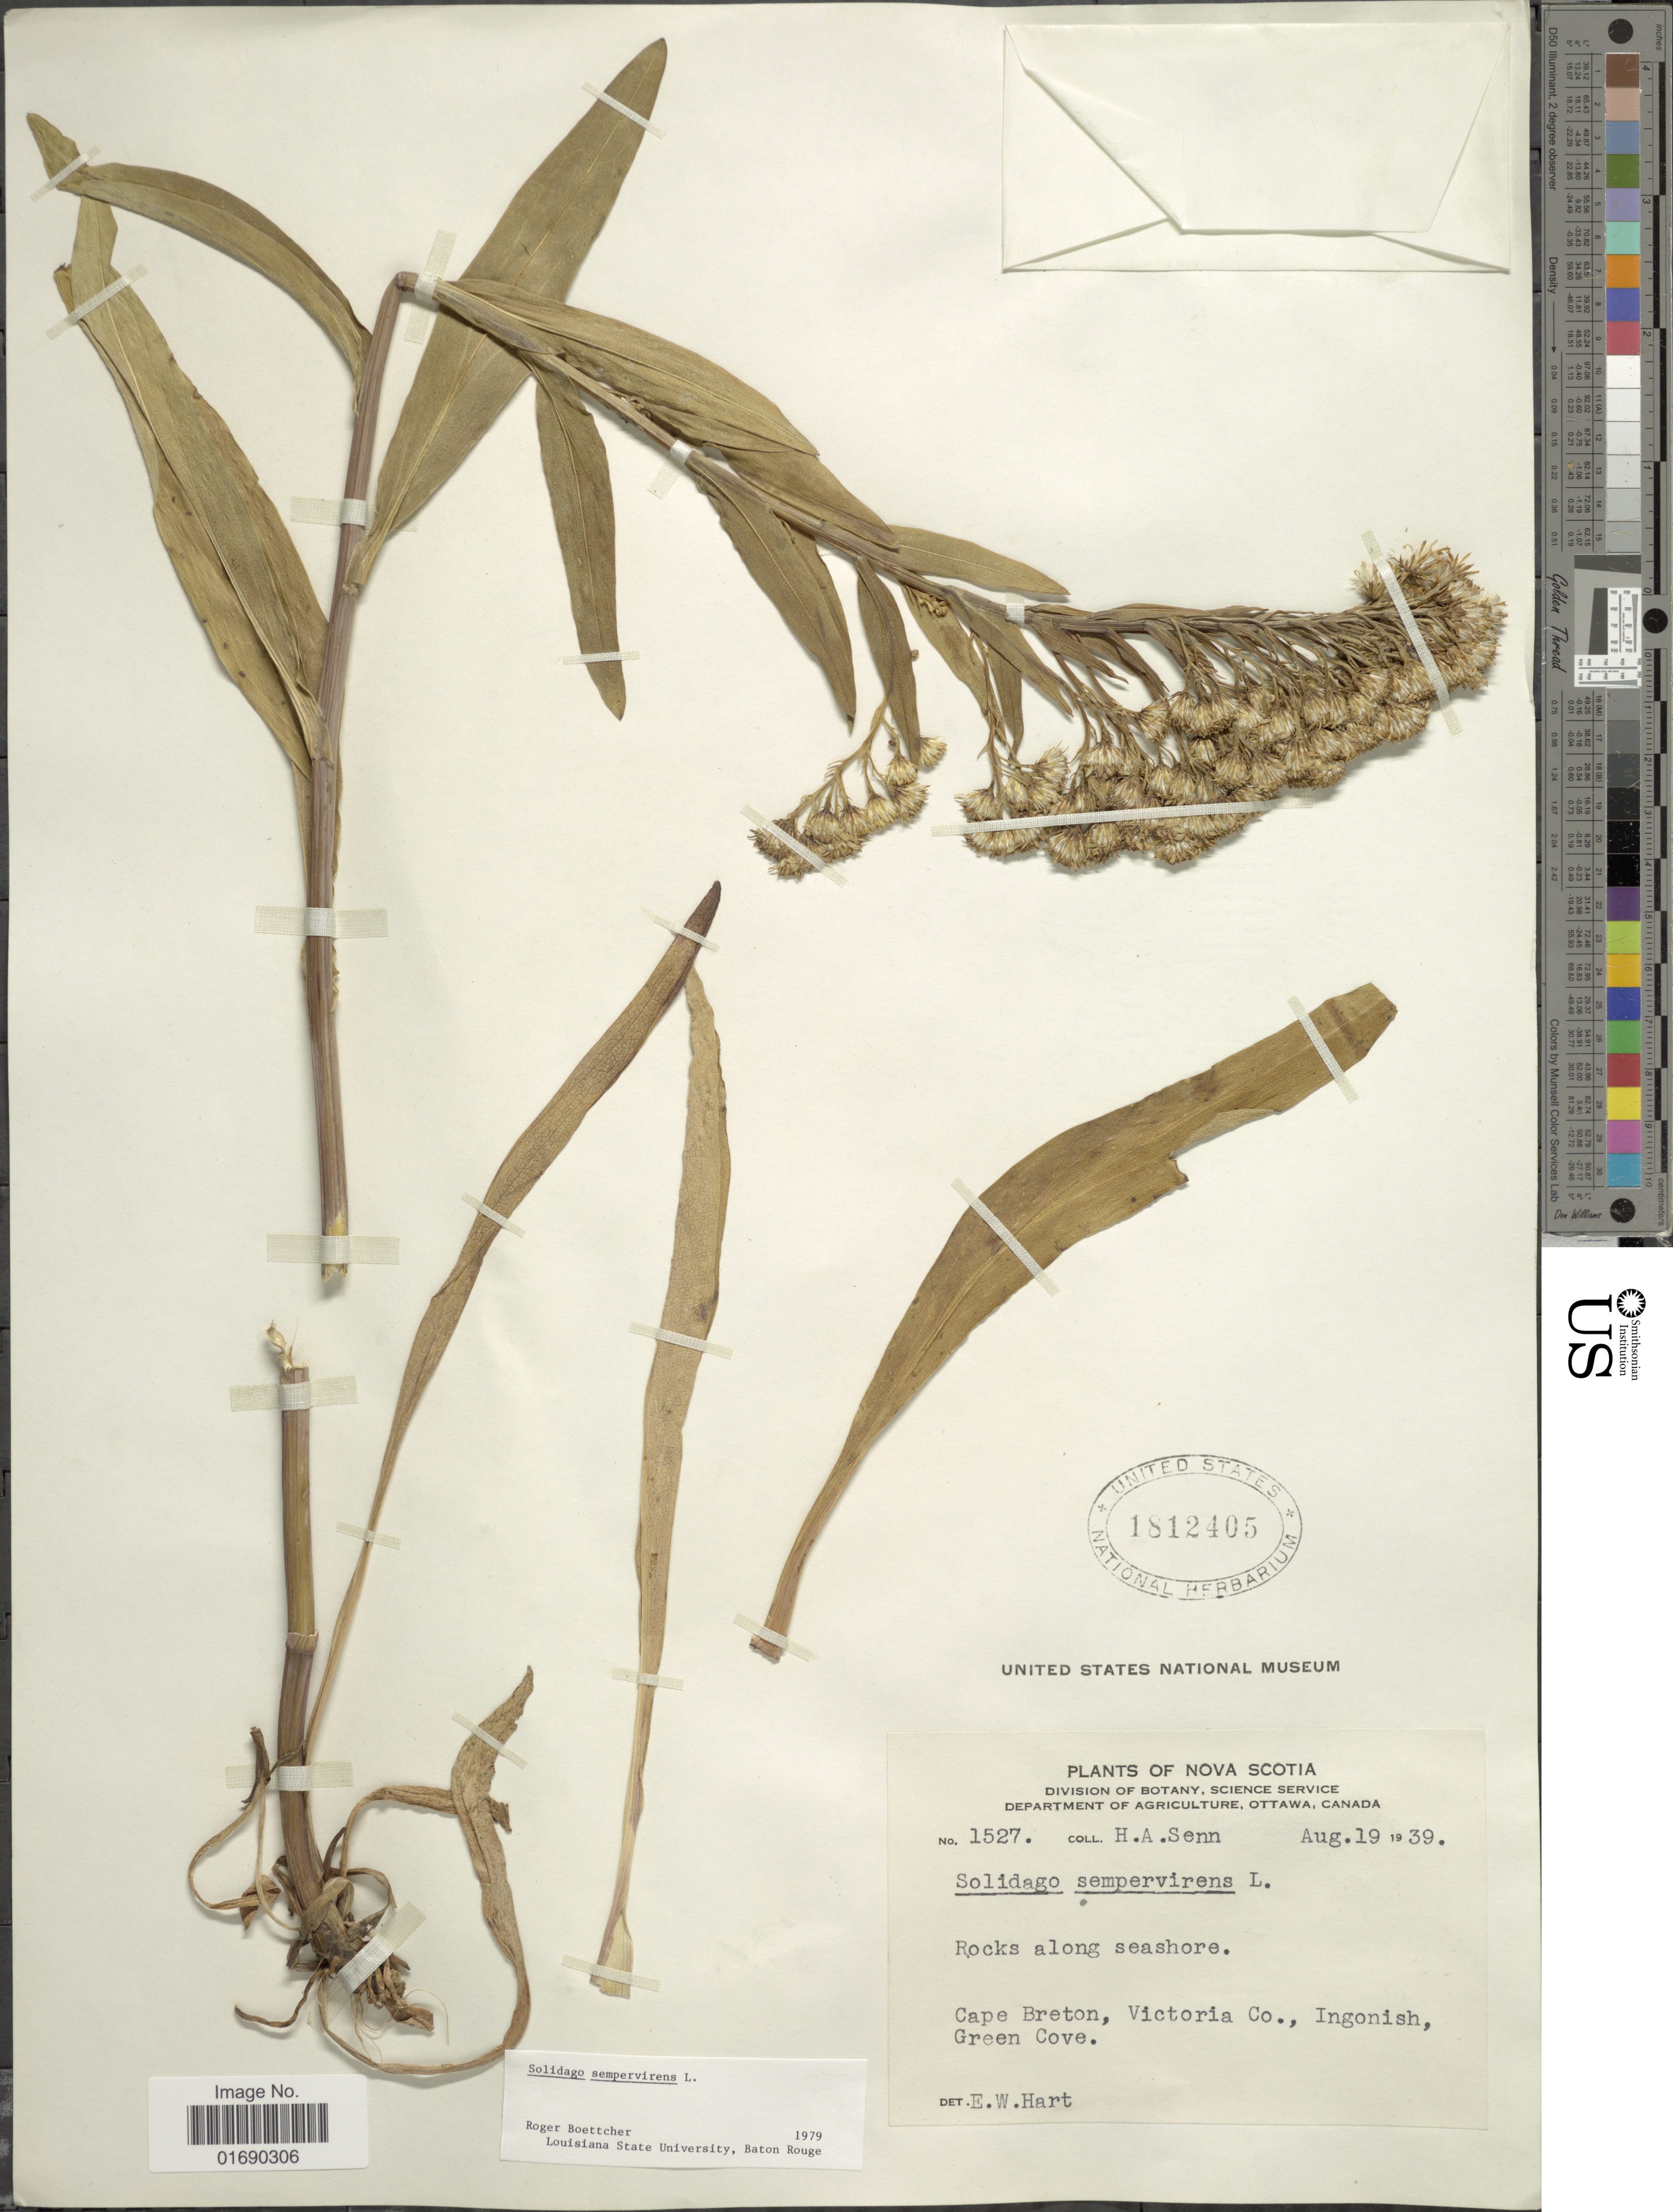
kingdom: Plantae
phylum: Tracheophyta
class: Magnoliopsida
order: Asterales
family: Asteraceae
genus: Solidago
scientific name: Solidago sempervirens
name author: L.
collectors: H. Senn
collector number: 1527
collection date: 1939-08-19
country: Canada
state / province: Nova Scotia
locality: Rocks along seashore. Cape Breton, Victoria Co., Ingonish, Green Cove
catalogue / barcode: US 1812405